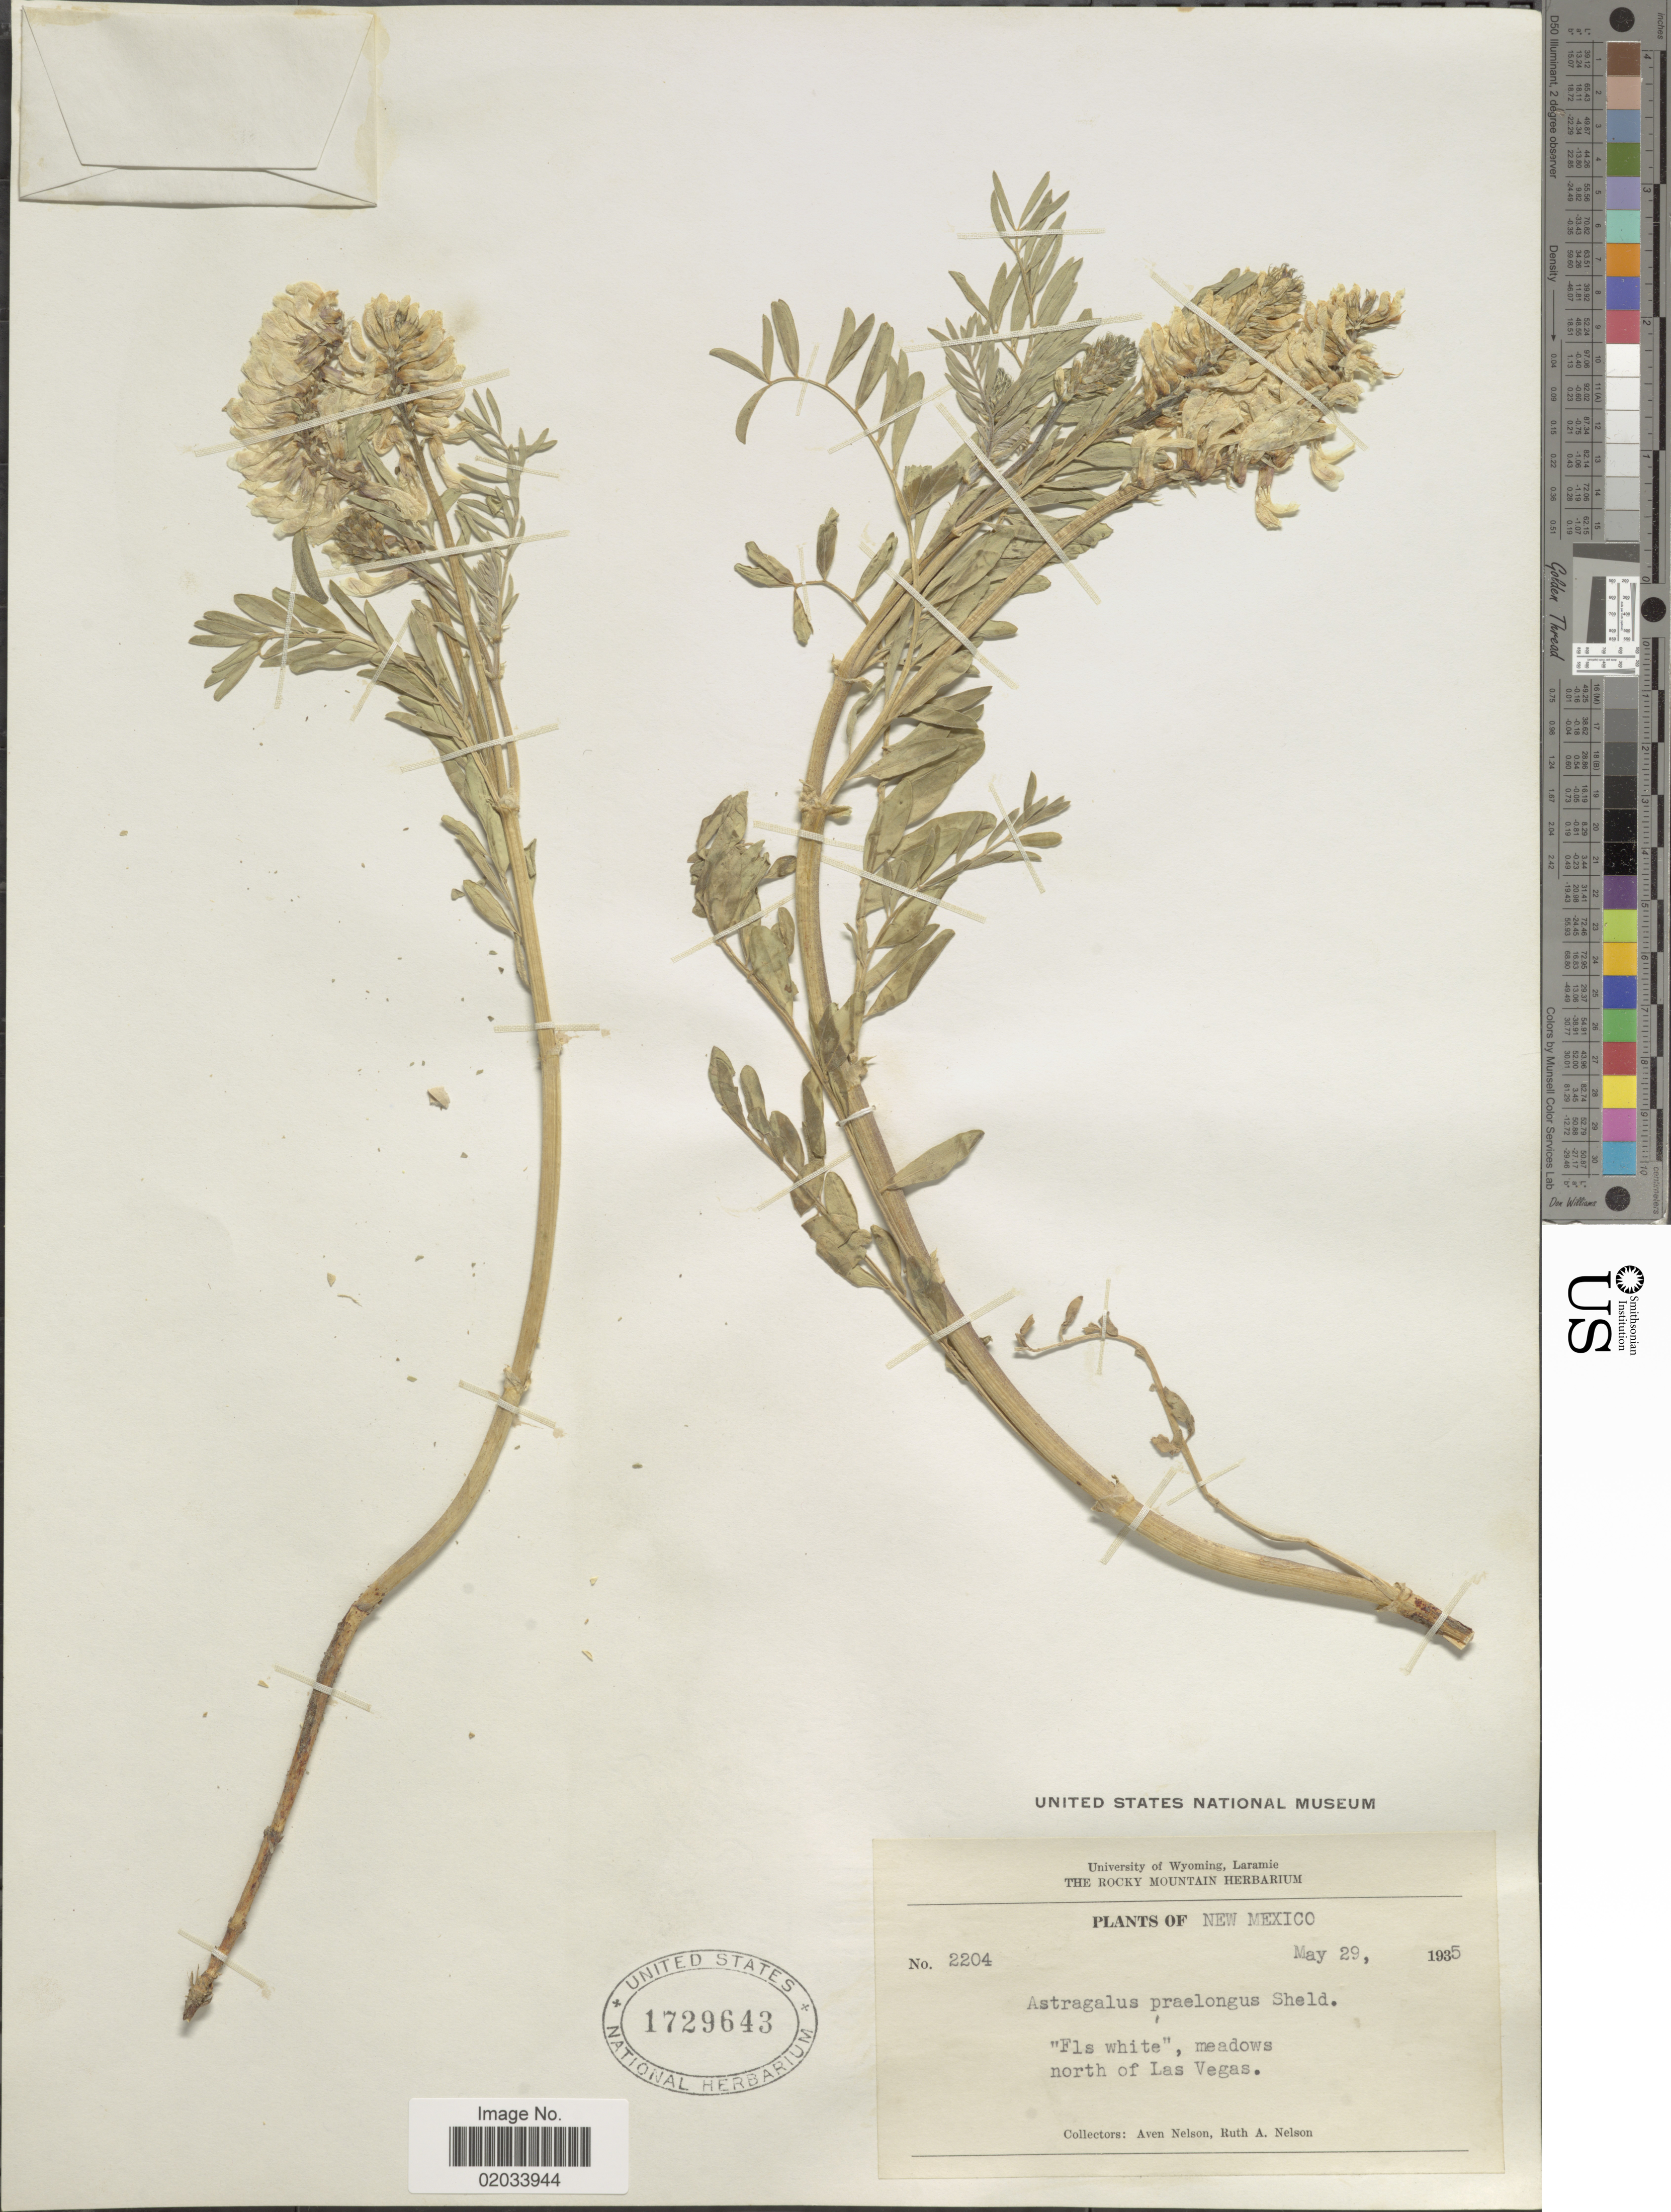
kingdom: Plantae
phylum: Tracheophyta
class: Magnoliopsida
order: Fabales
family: Fabaceae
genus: Astragalus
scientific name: Astragalus praelongus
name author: E. Sheld.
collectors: A. Nelson & R. A. Nelson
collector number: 2204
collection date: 1935-05-29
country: United States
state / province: New Mexico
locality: Meadows north of Las Vegas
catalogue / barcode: US 1729643